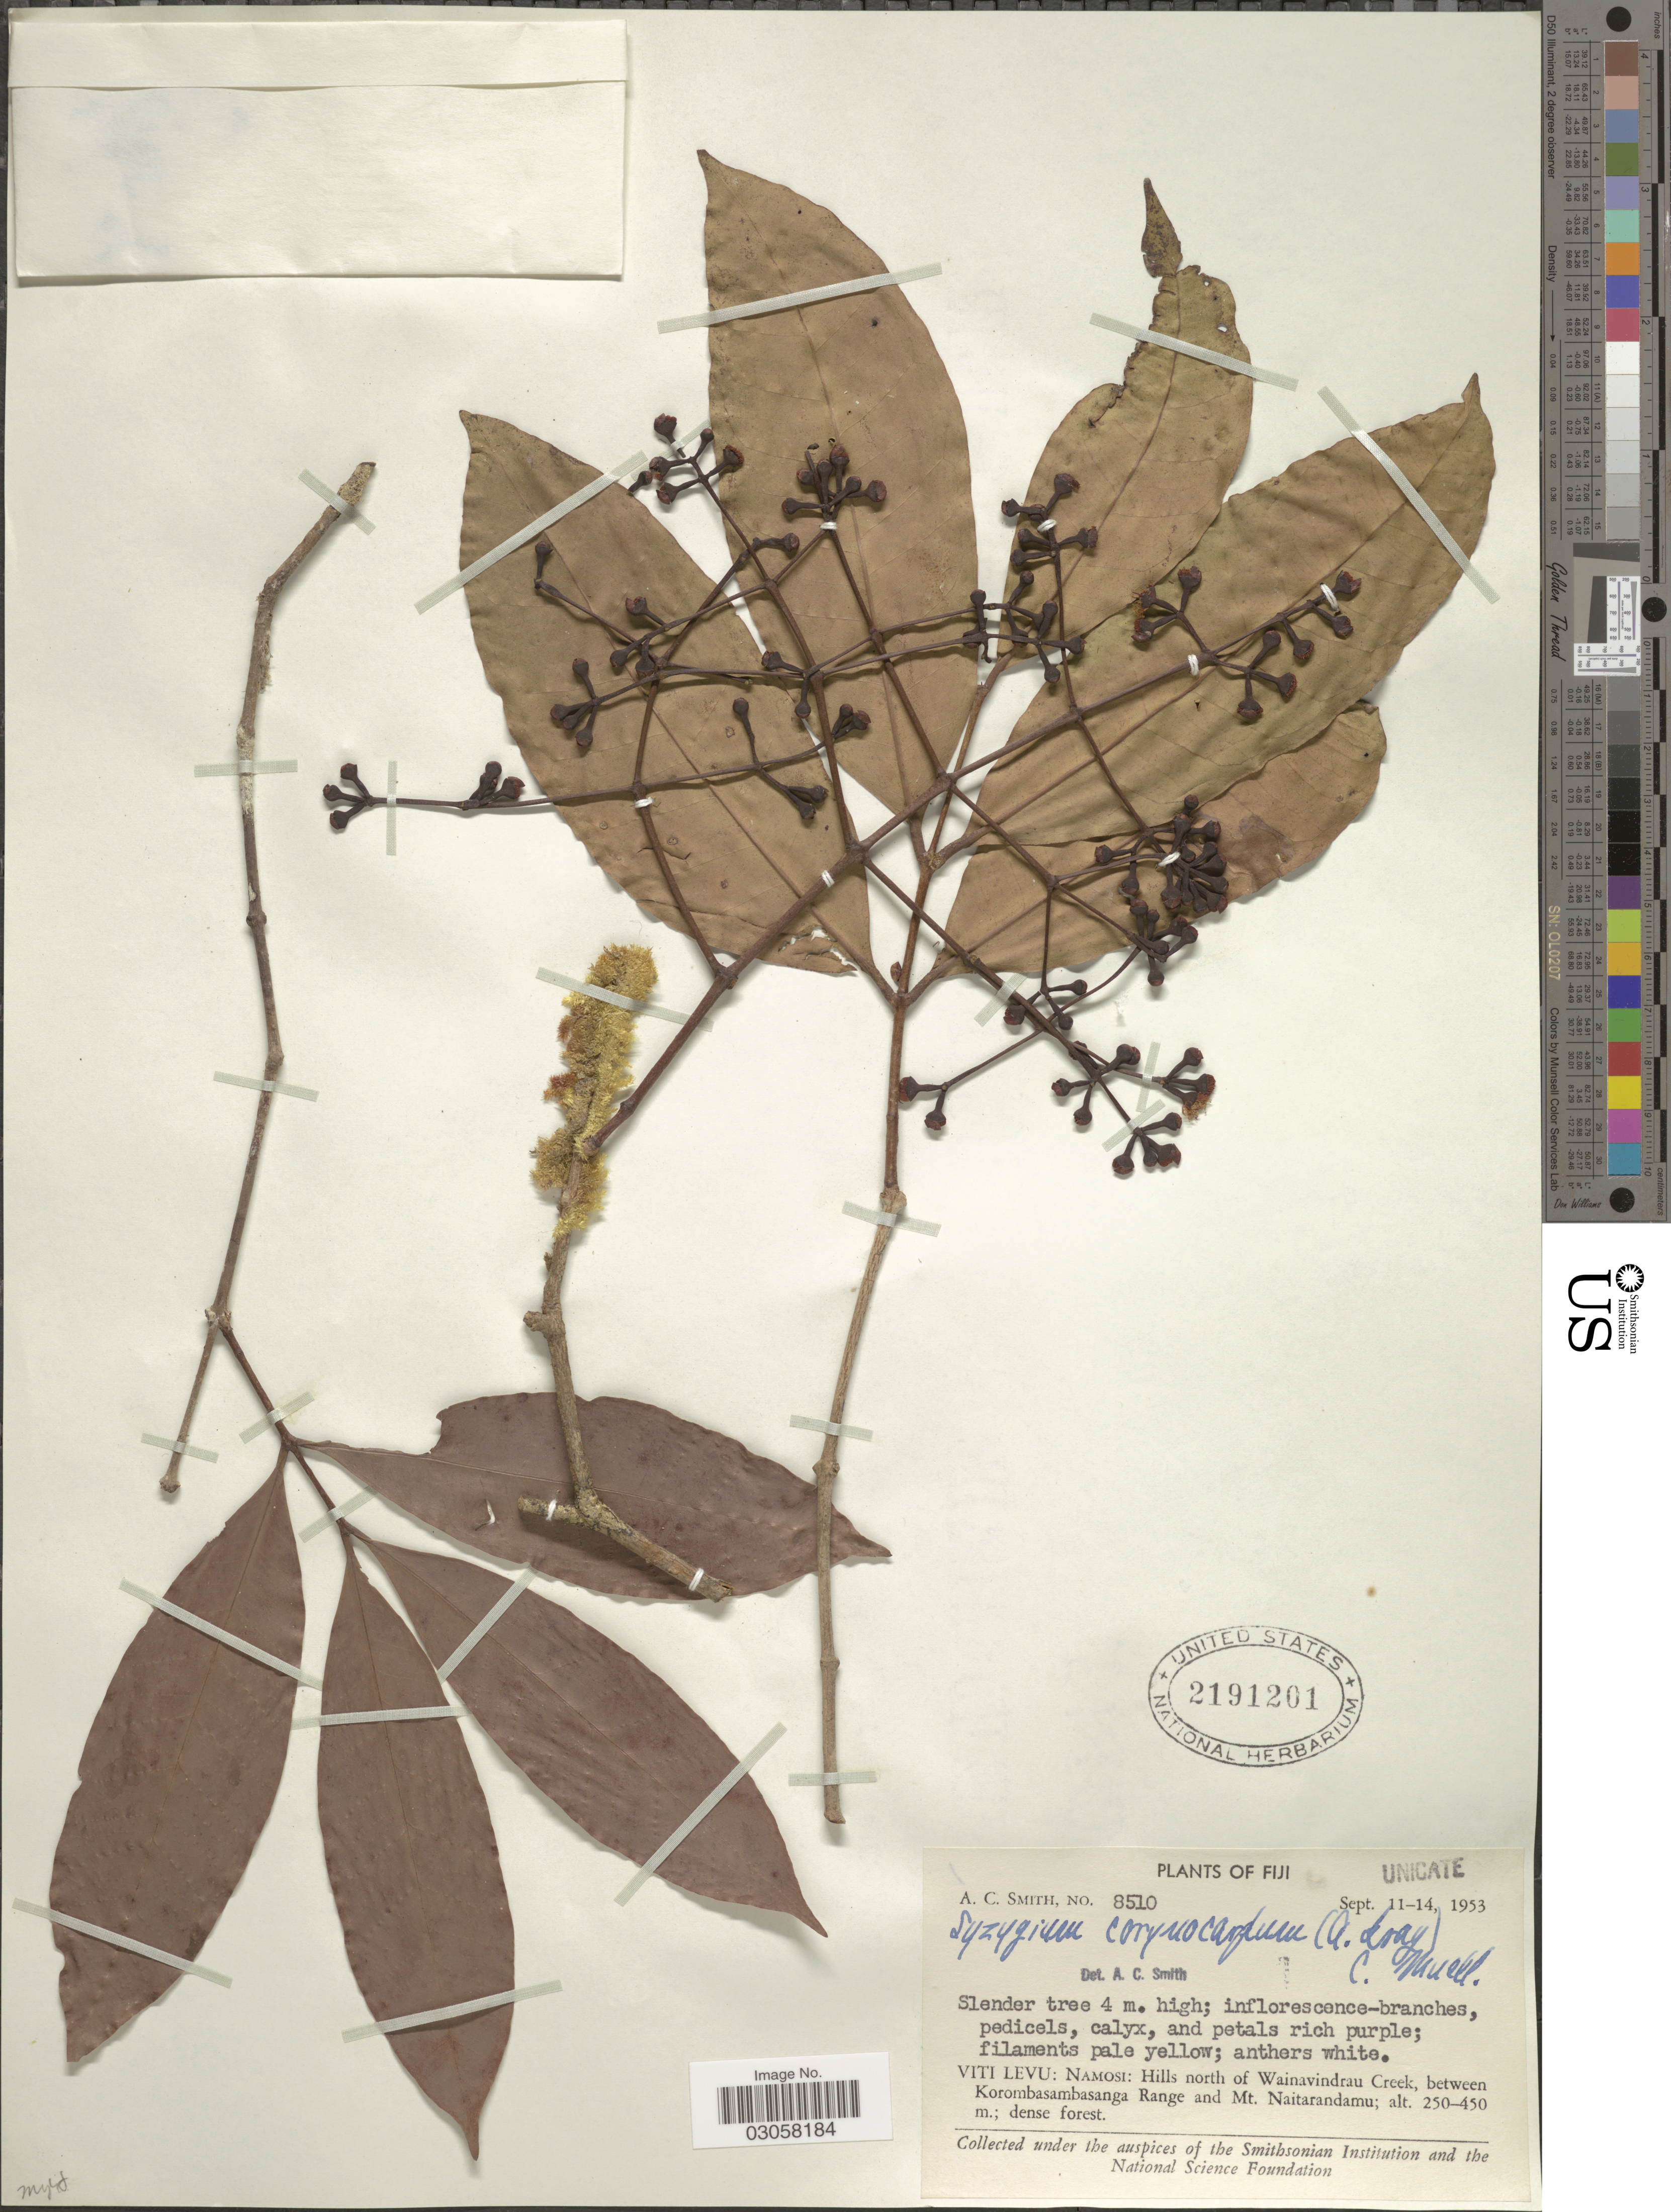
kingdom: Plantae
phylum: Tracheophyta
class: Magnoliopsida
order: Myrtales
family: Myrtaceae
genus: Syzygium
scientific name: Syzygium corynocarpum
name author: (A. Gray) Müll. Stuttg.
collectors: A. C. Smith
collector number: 8510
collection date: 1953-09-11/1953-09-14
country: Fiji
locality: Viti Levu: Namosi: Hills north of Wainavindrau Creek, between Korombasambasanga Range and Mt. Naitrandamu.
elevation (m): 250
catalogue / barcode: US 2191201